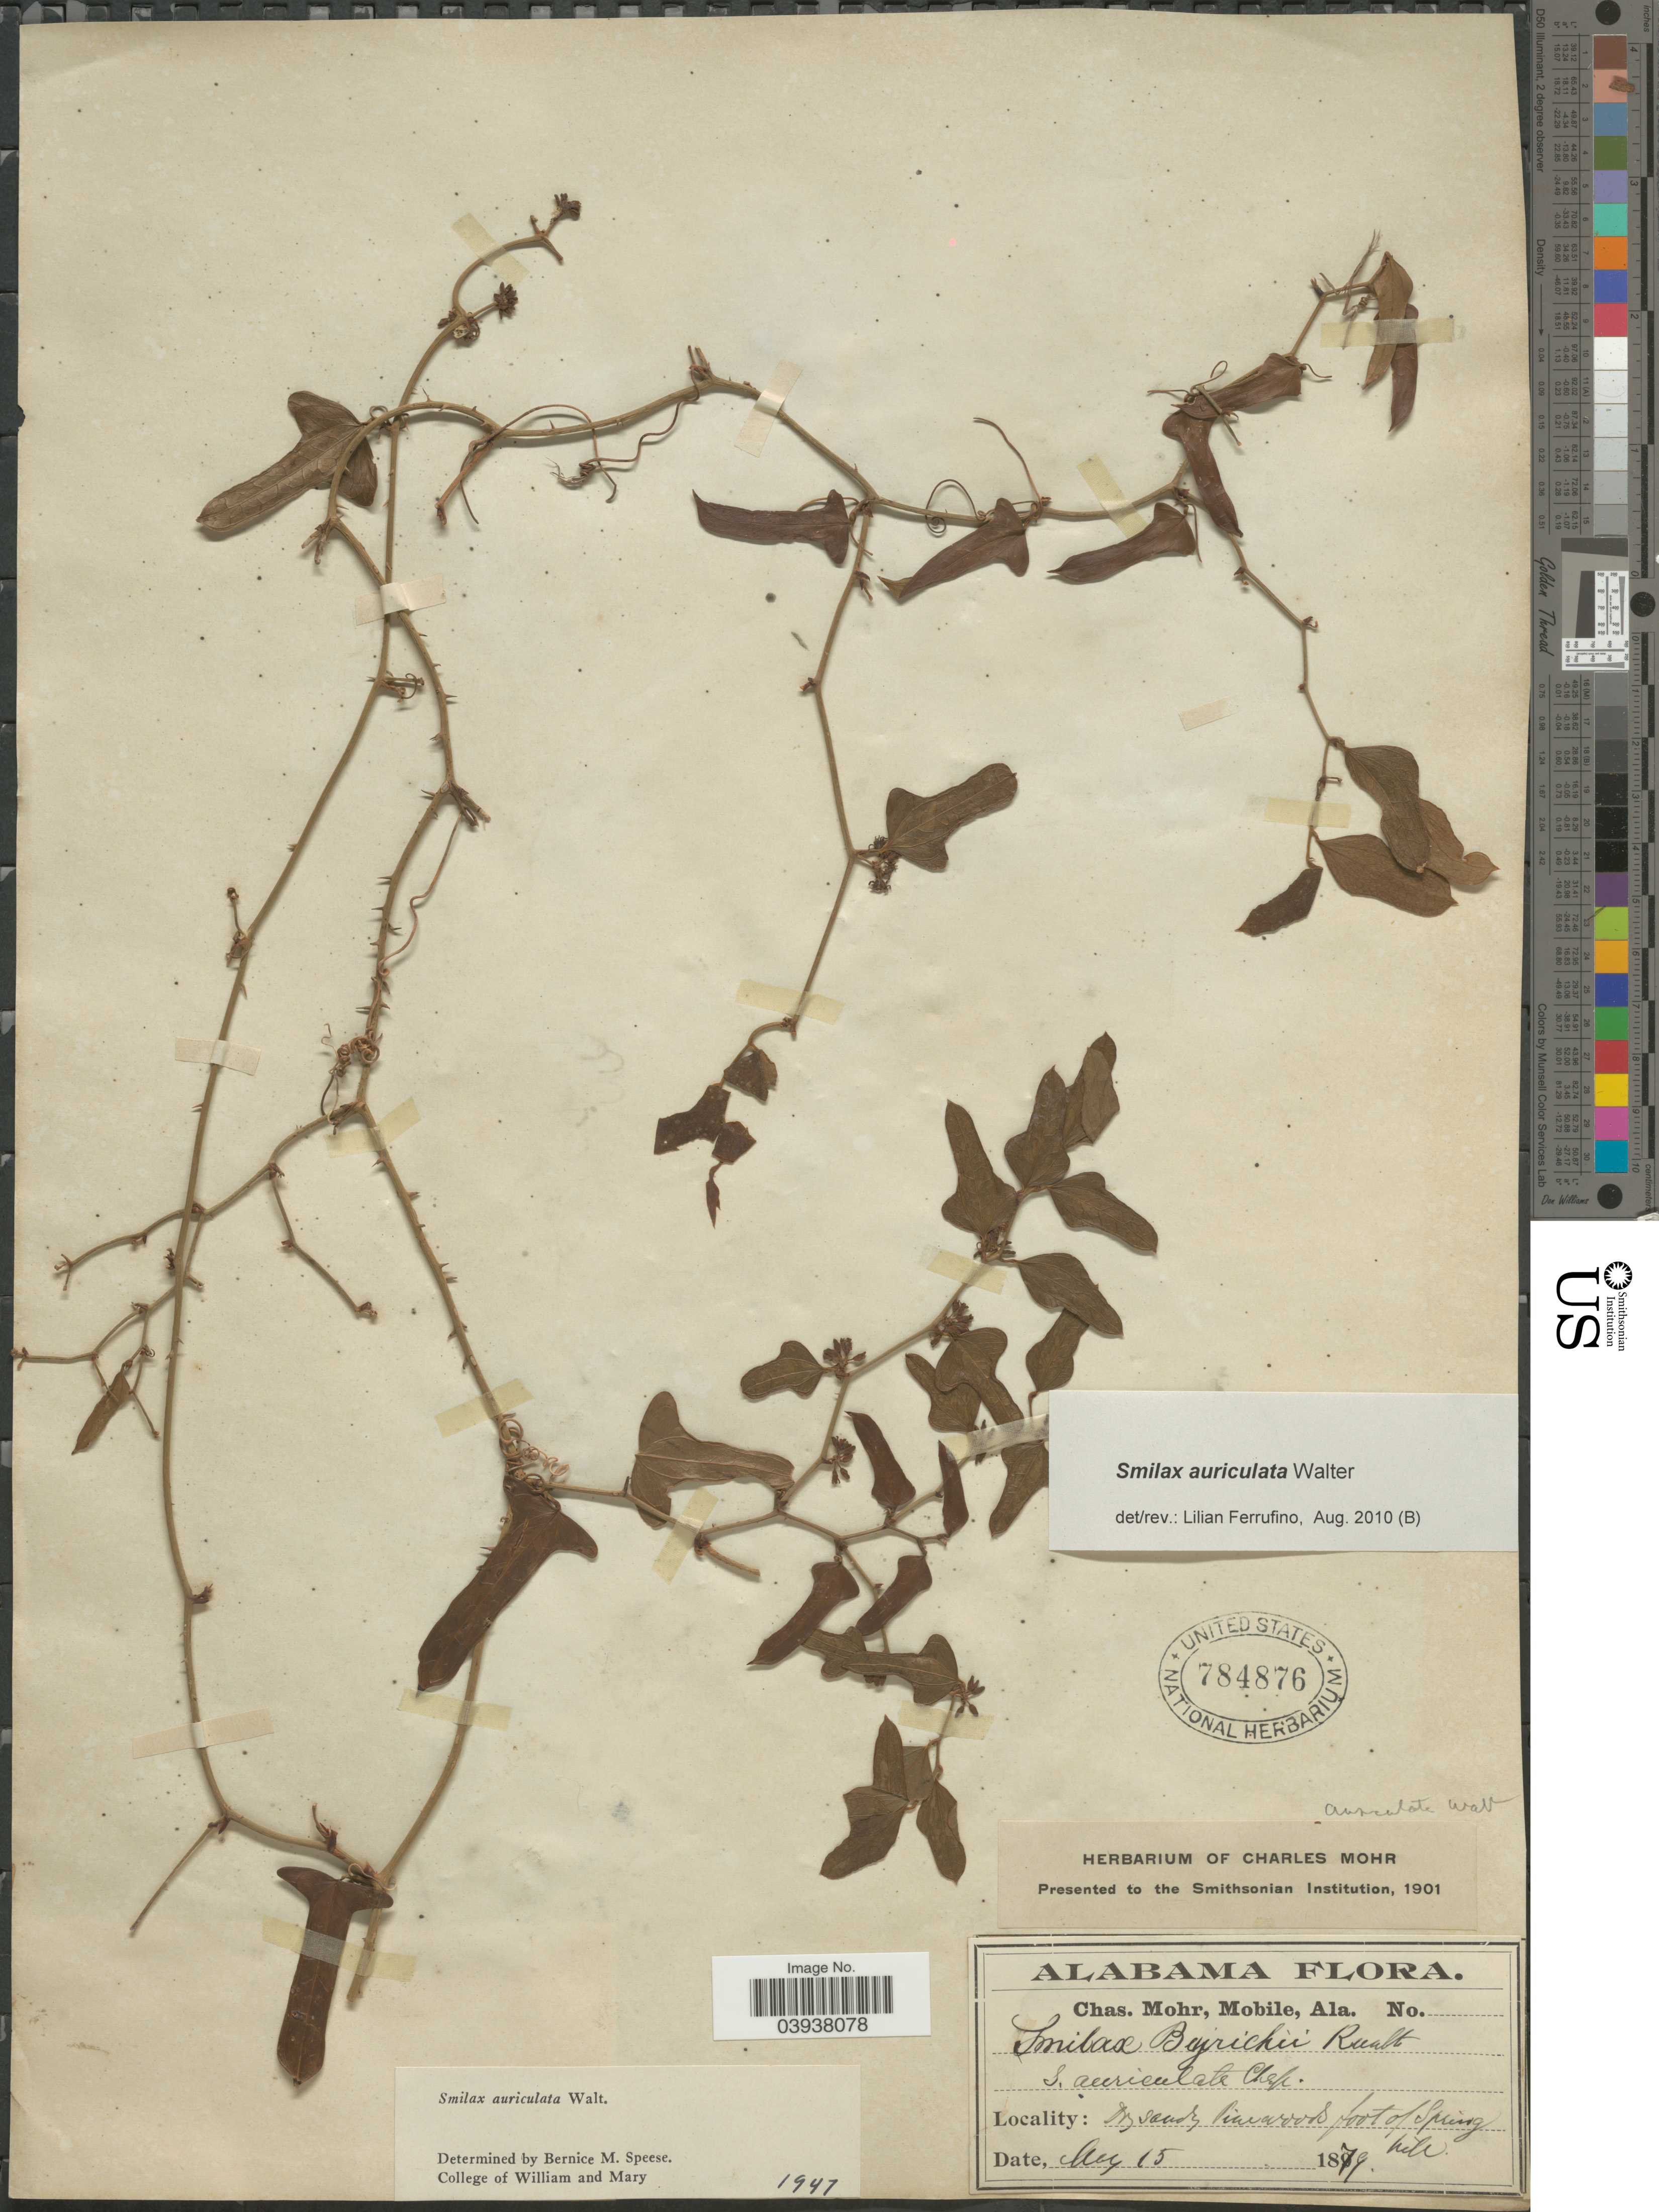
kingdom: Plantae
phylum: Tracheophyta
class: Liliopsida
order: Liliales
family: Smilacaceae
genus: Smilax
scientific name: Smilax auriculata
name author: Walter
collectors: Mohr, C. T. (herbarium)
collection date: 1879-05-15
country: United States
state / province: Alabama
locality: Dry sands Pinewoods foot of Spring.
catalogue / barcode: US 784876